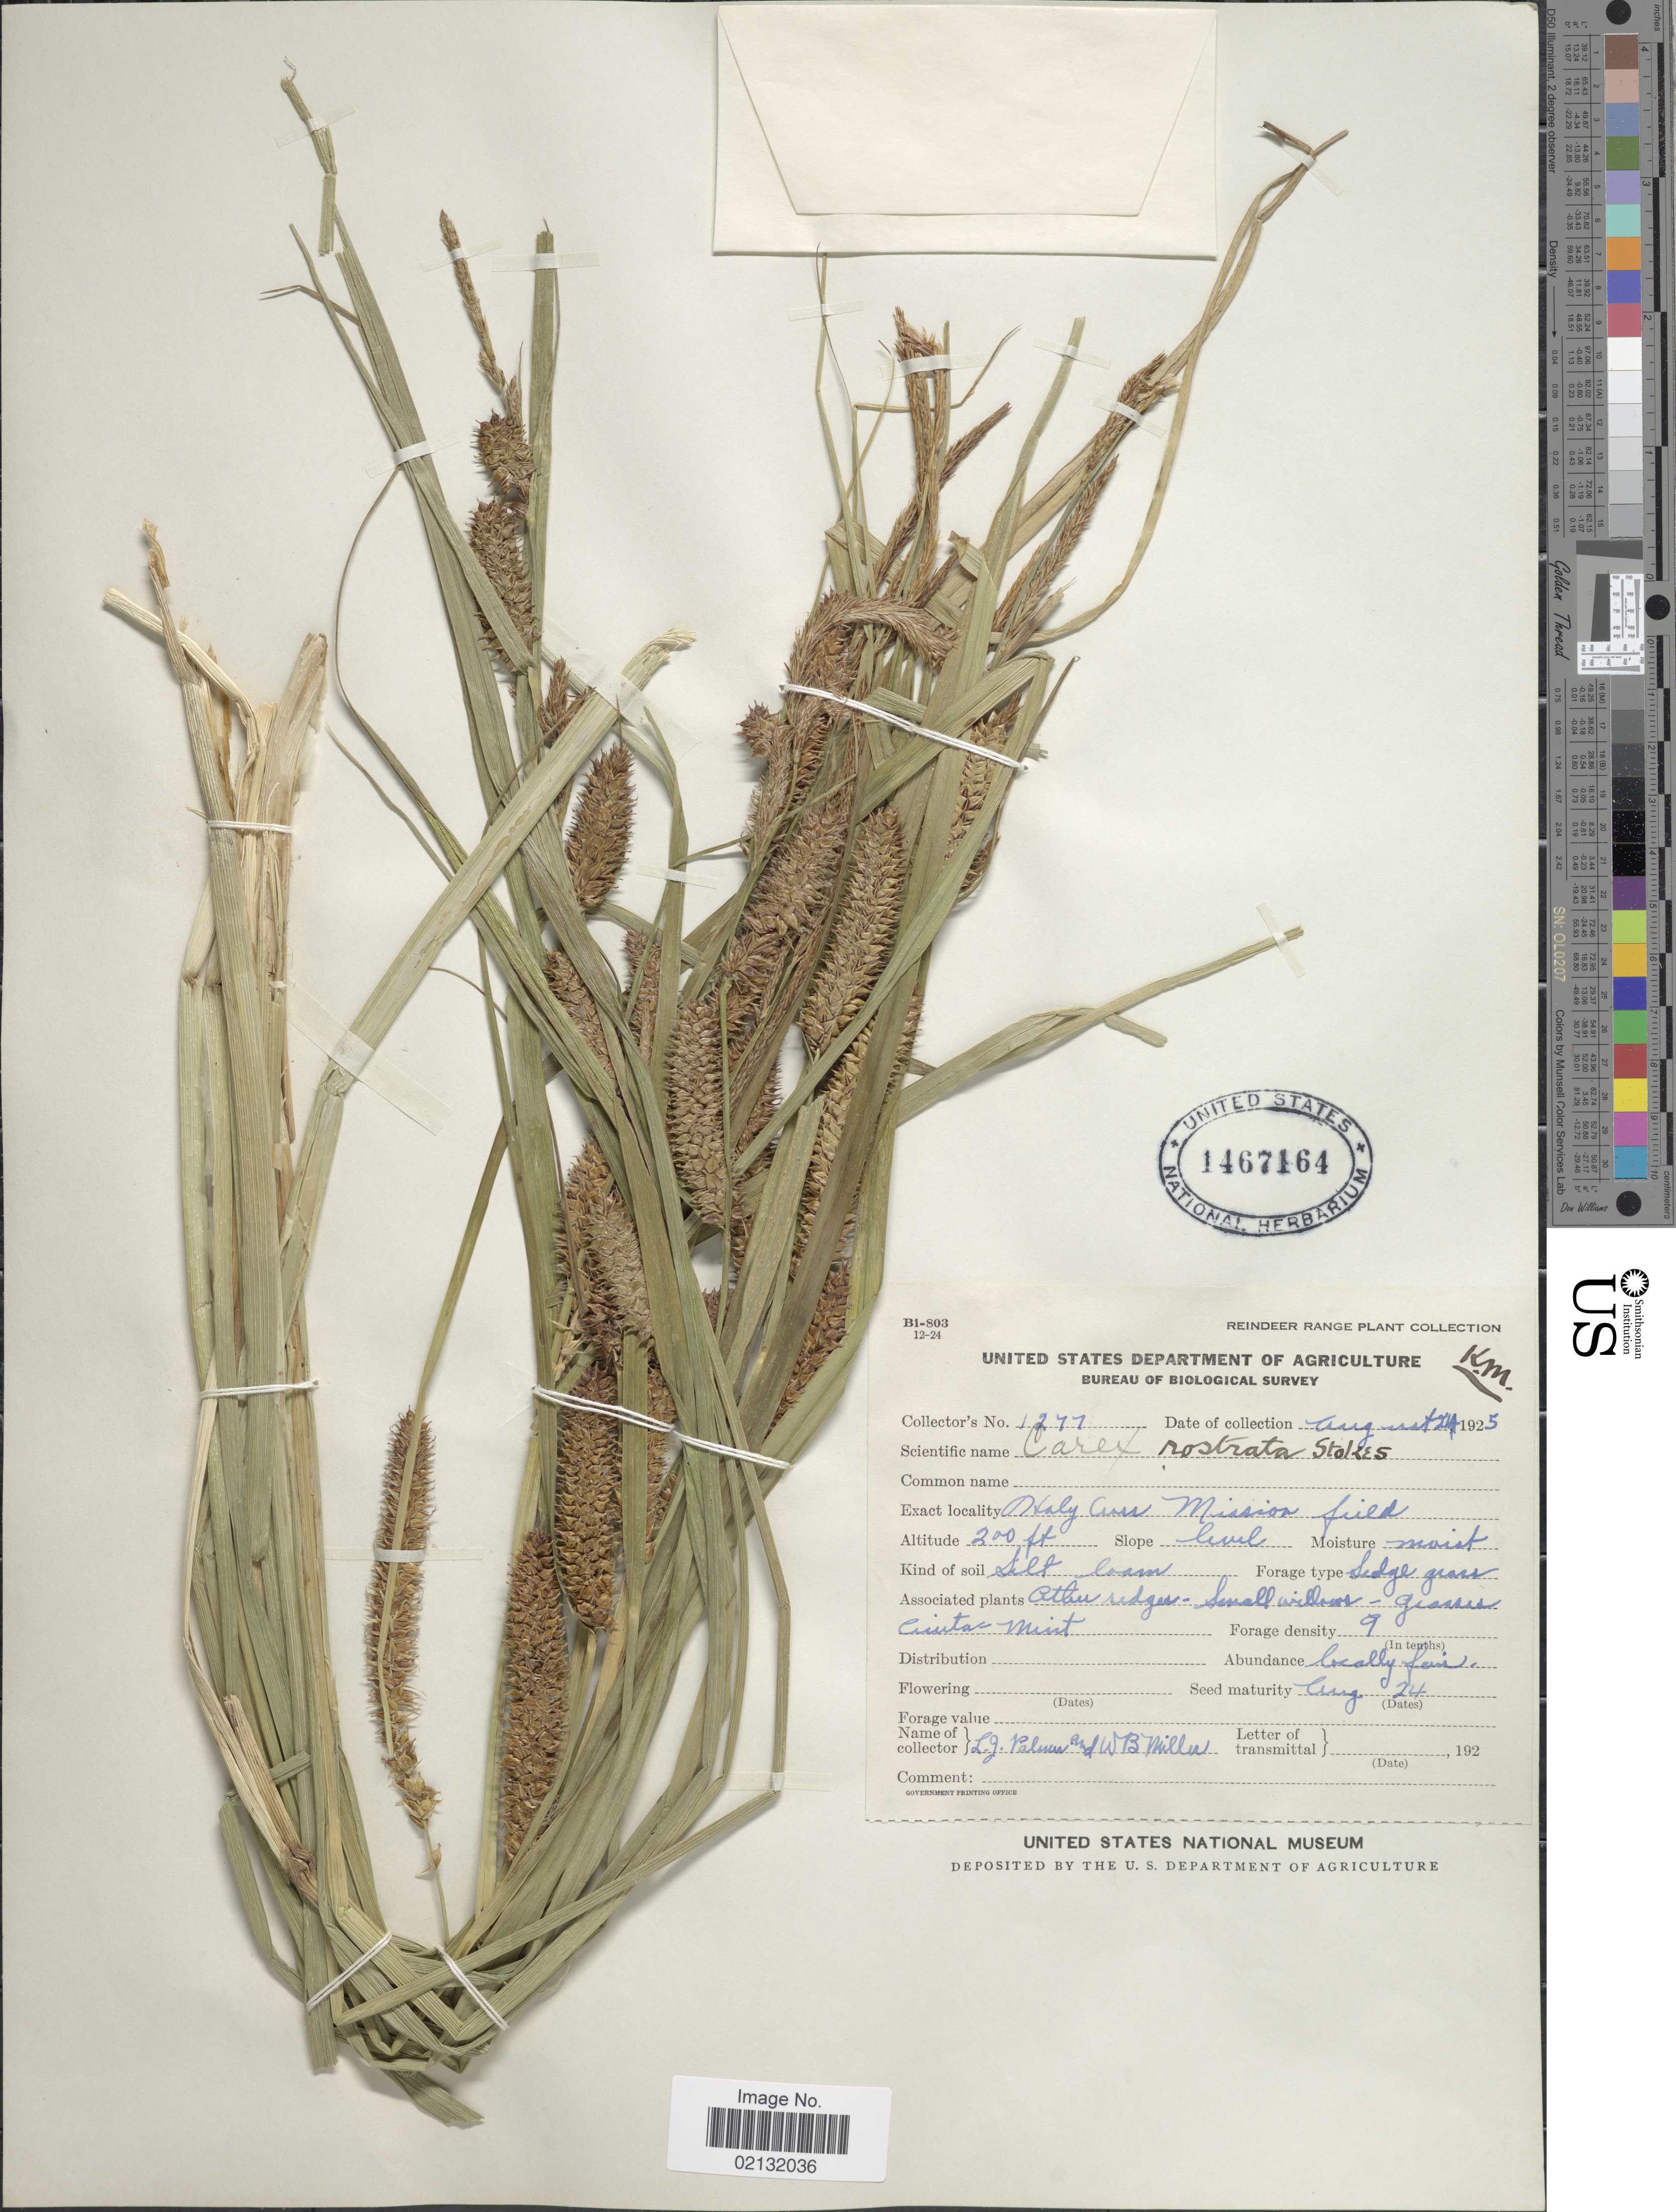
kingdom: Plantae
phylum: Tracheophyta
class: Liliopsida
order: Poales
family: Cyperaceae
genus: Carex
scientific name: Carex rostrata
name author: Stokes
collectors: L. J. Palmer & W. Miller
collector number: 1277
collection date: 1925-08-24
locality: Holy Cross Mission field.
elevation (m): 61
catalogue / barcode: US 1467164